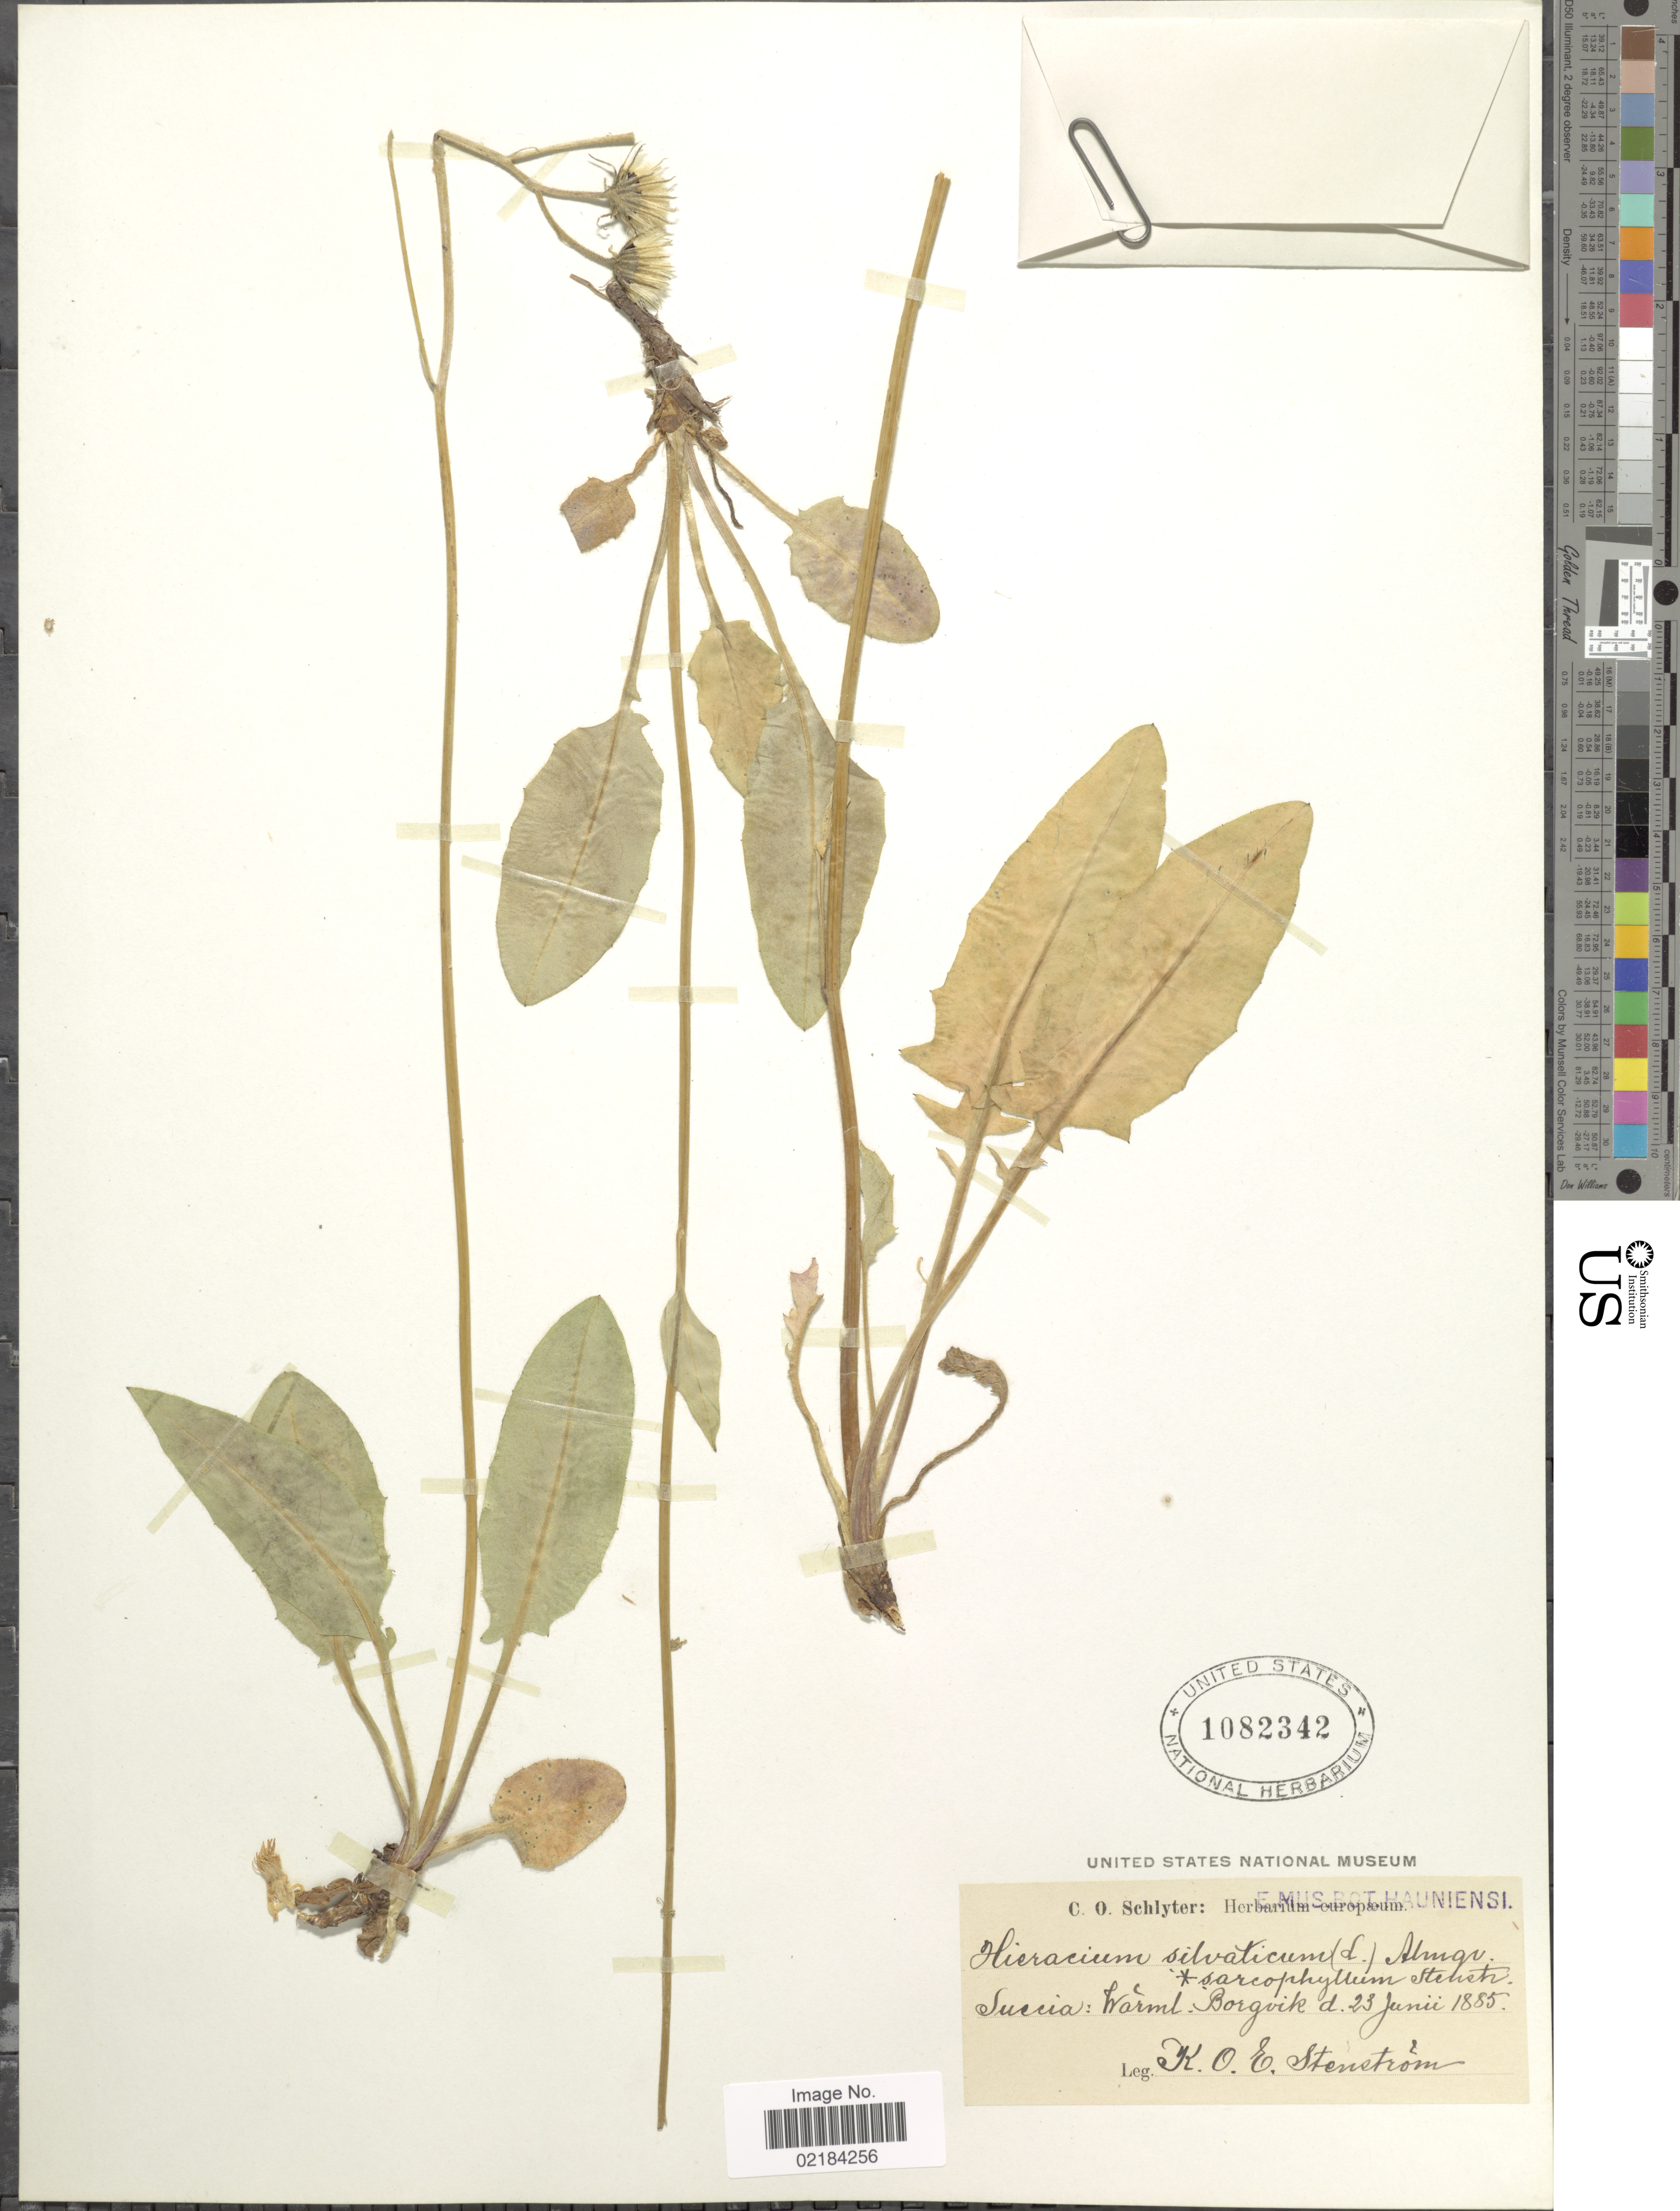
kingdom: Plantae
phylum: Tracheophyta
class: Magnoliopsida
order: Asterales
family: Asteraceae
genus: Hieracium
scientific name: Hieracium sylvaticum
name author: (L.) Gouan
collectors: K. O. E. Stenström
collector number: s,n,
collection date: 1885-06-23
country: Sweden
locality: Suecia: Warml. Borgvik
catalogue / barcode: US 1082342